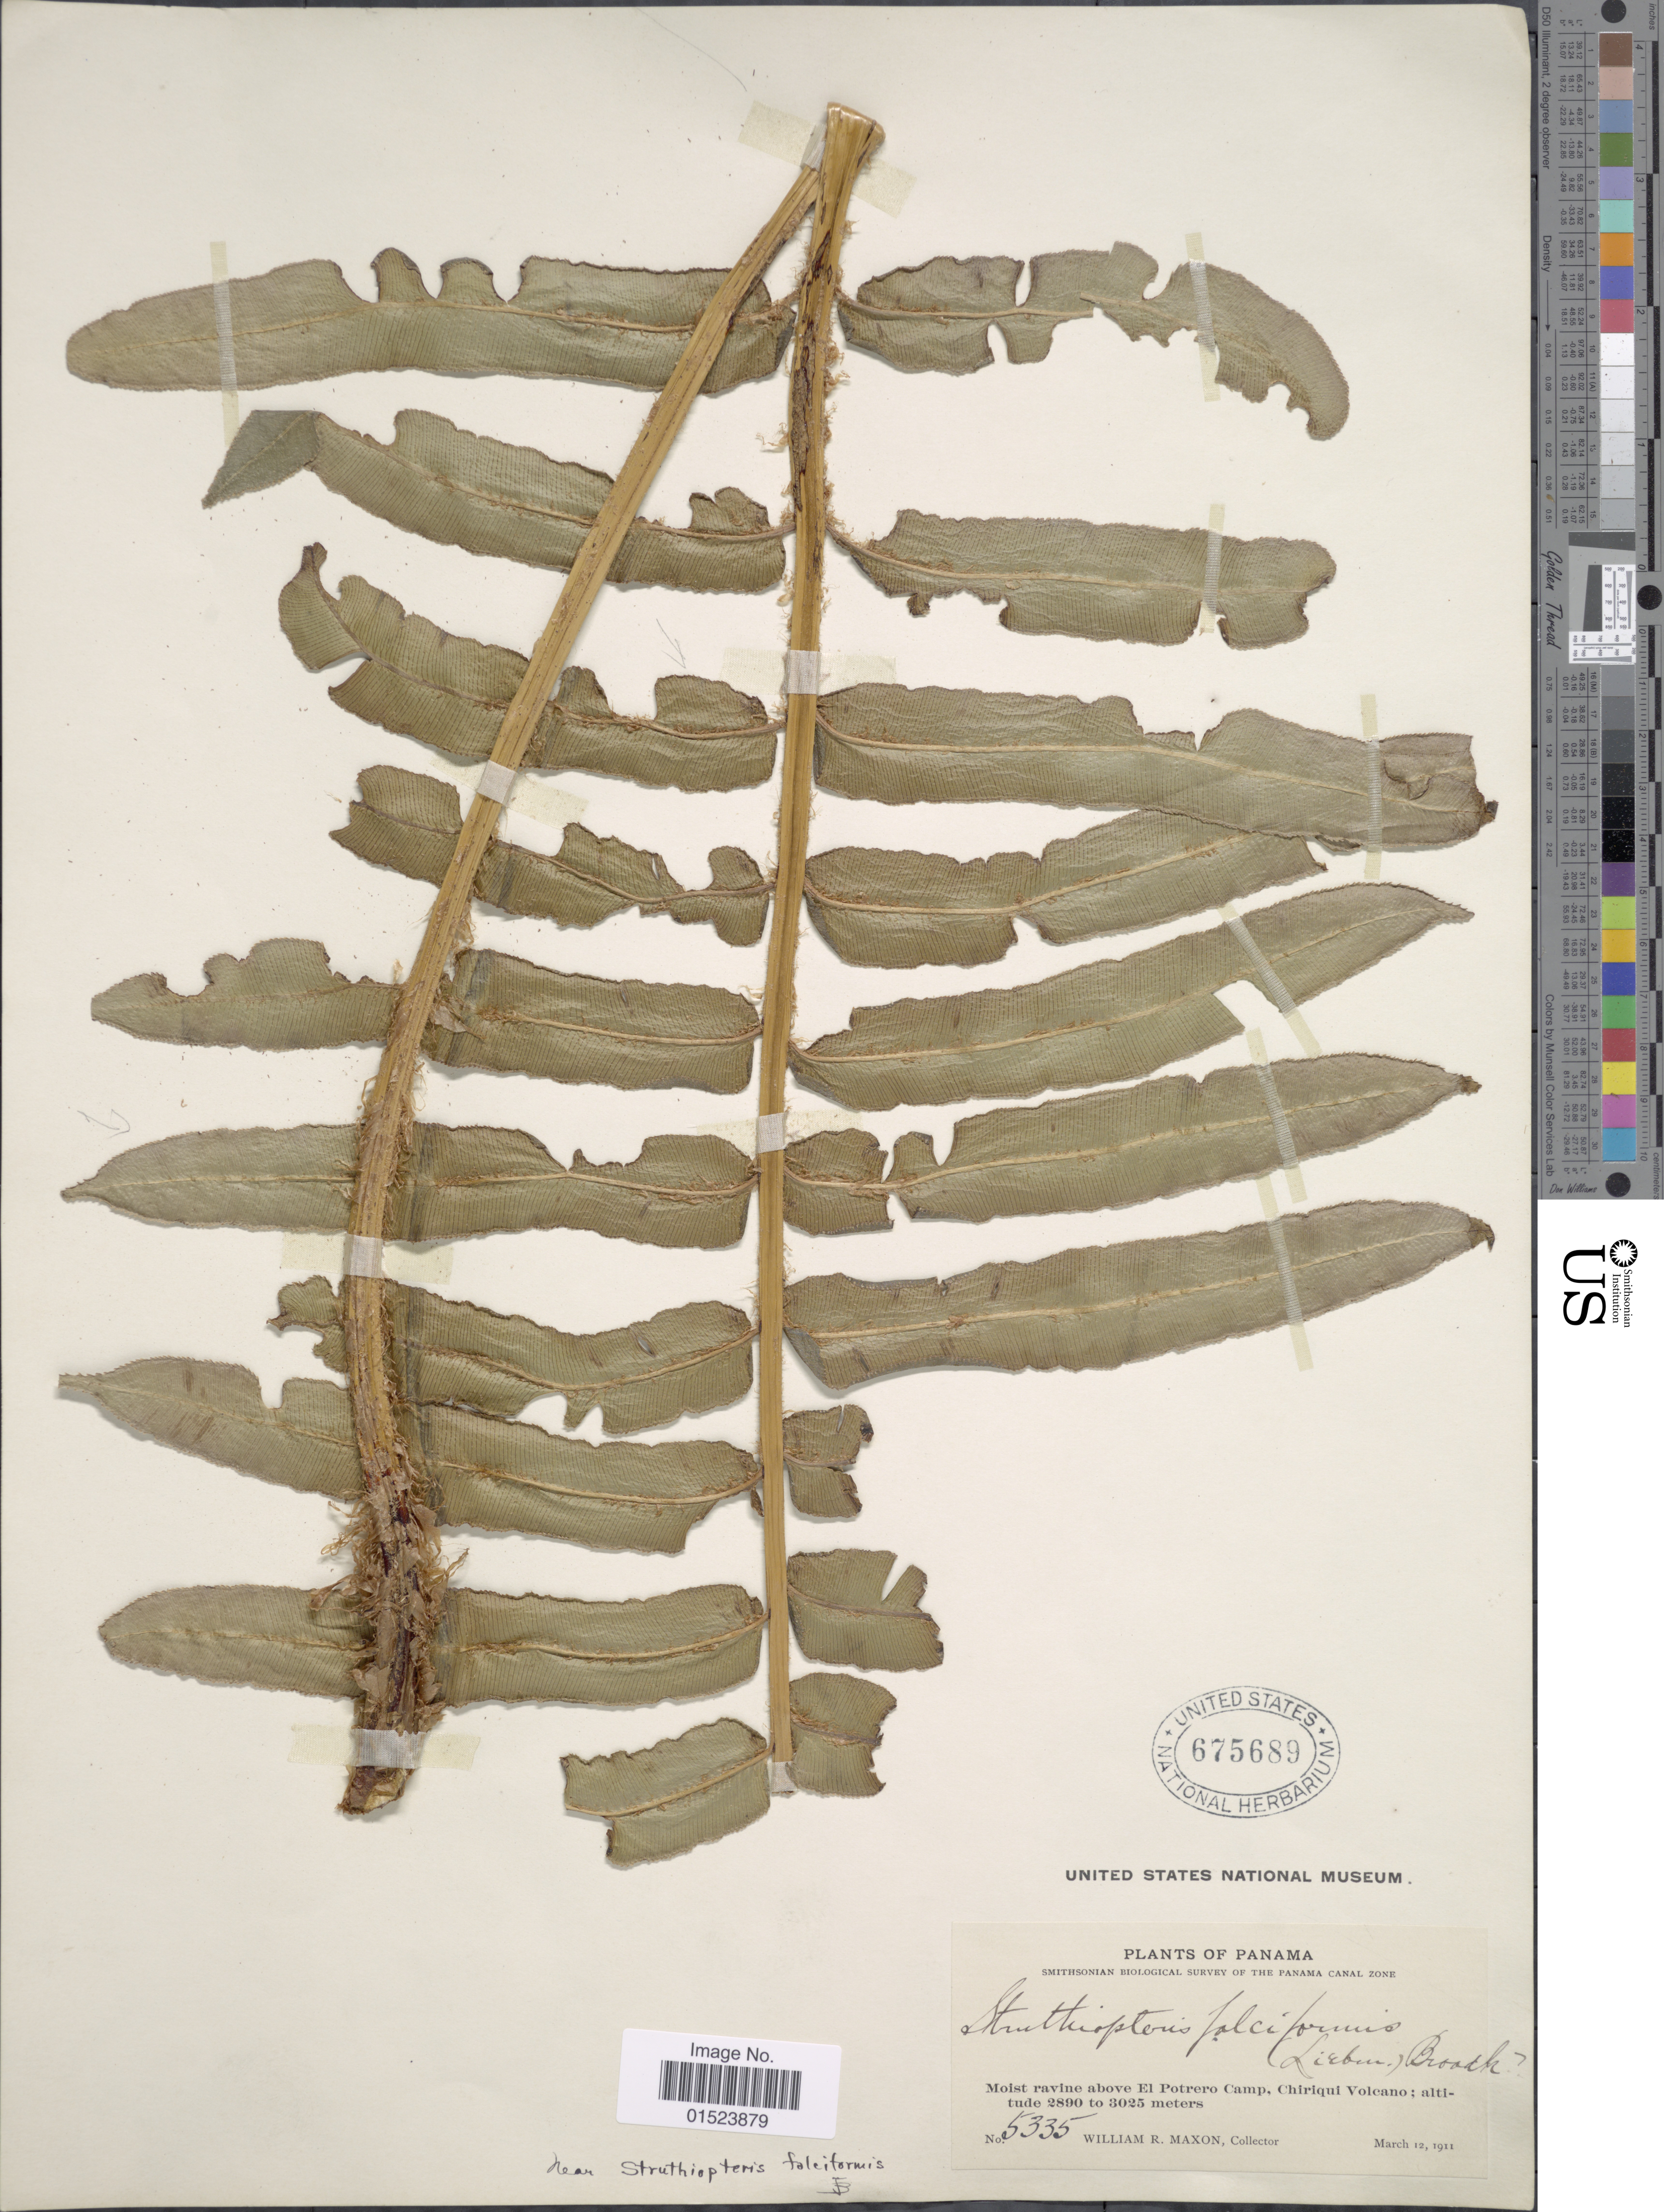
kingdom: Plantae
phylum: Tracheophyta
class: Polypodiopsida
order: Polypodiales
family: Blechnaceae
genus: Blechnum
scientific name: Blechnum falciforme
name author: (Liebm.) C. Chr.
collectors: W. R. Maxon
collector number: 5335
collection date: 1911-03-12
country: Panama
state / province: Chiriqui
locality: Moist ravine above El Potrero Camp, Chiriqui Volcano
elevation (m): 2890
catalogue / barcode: US 675689